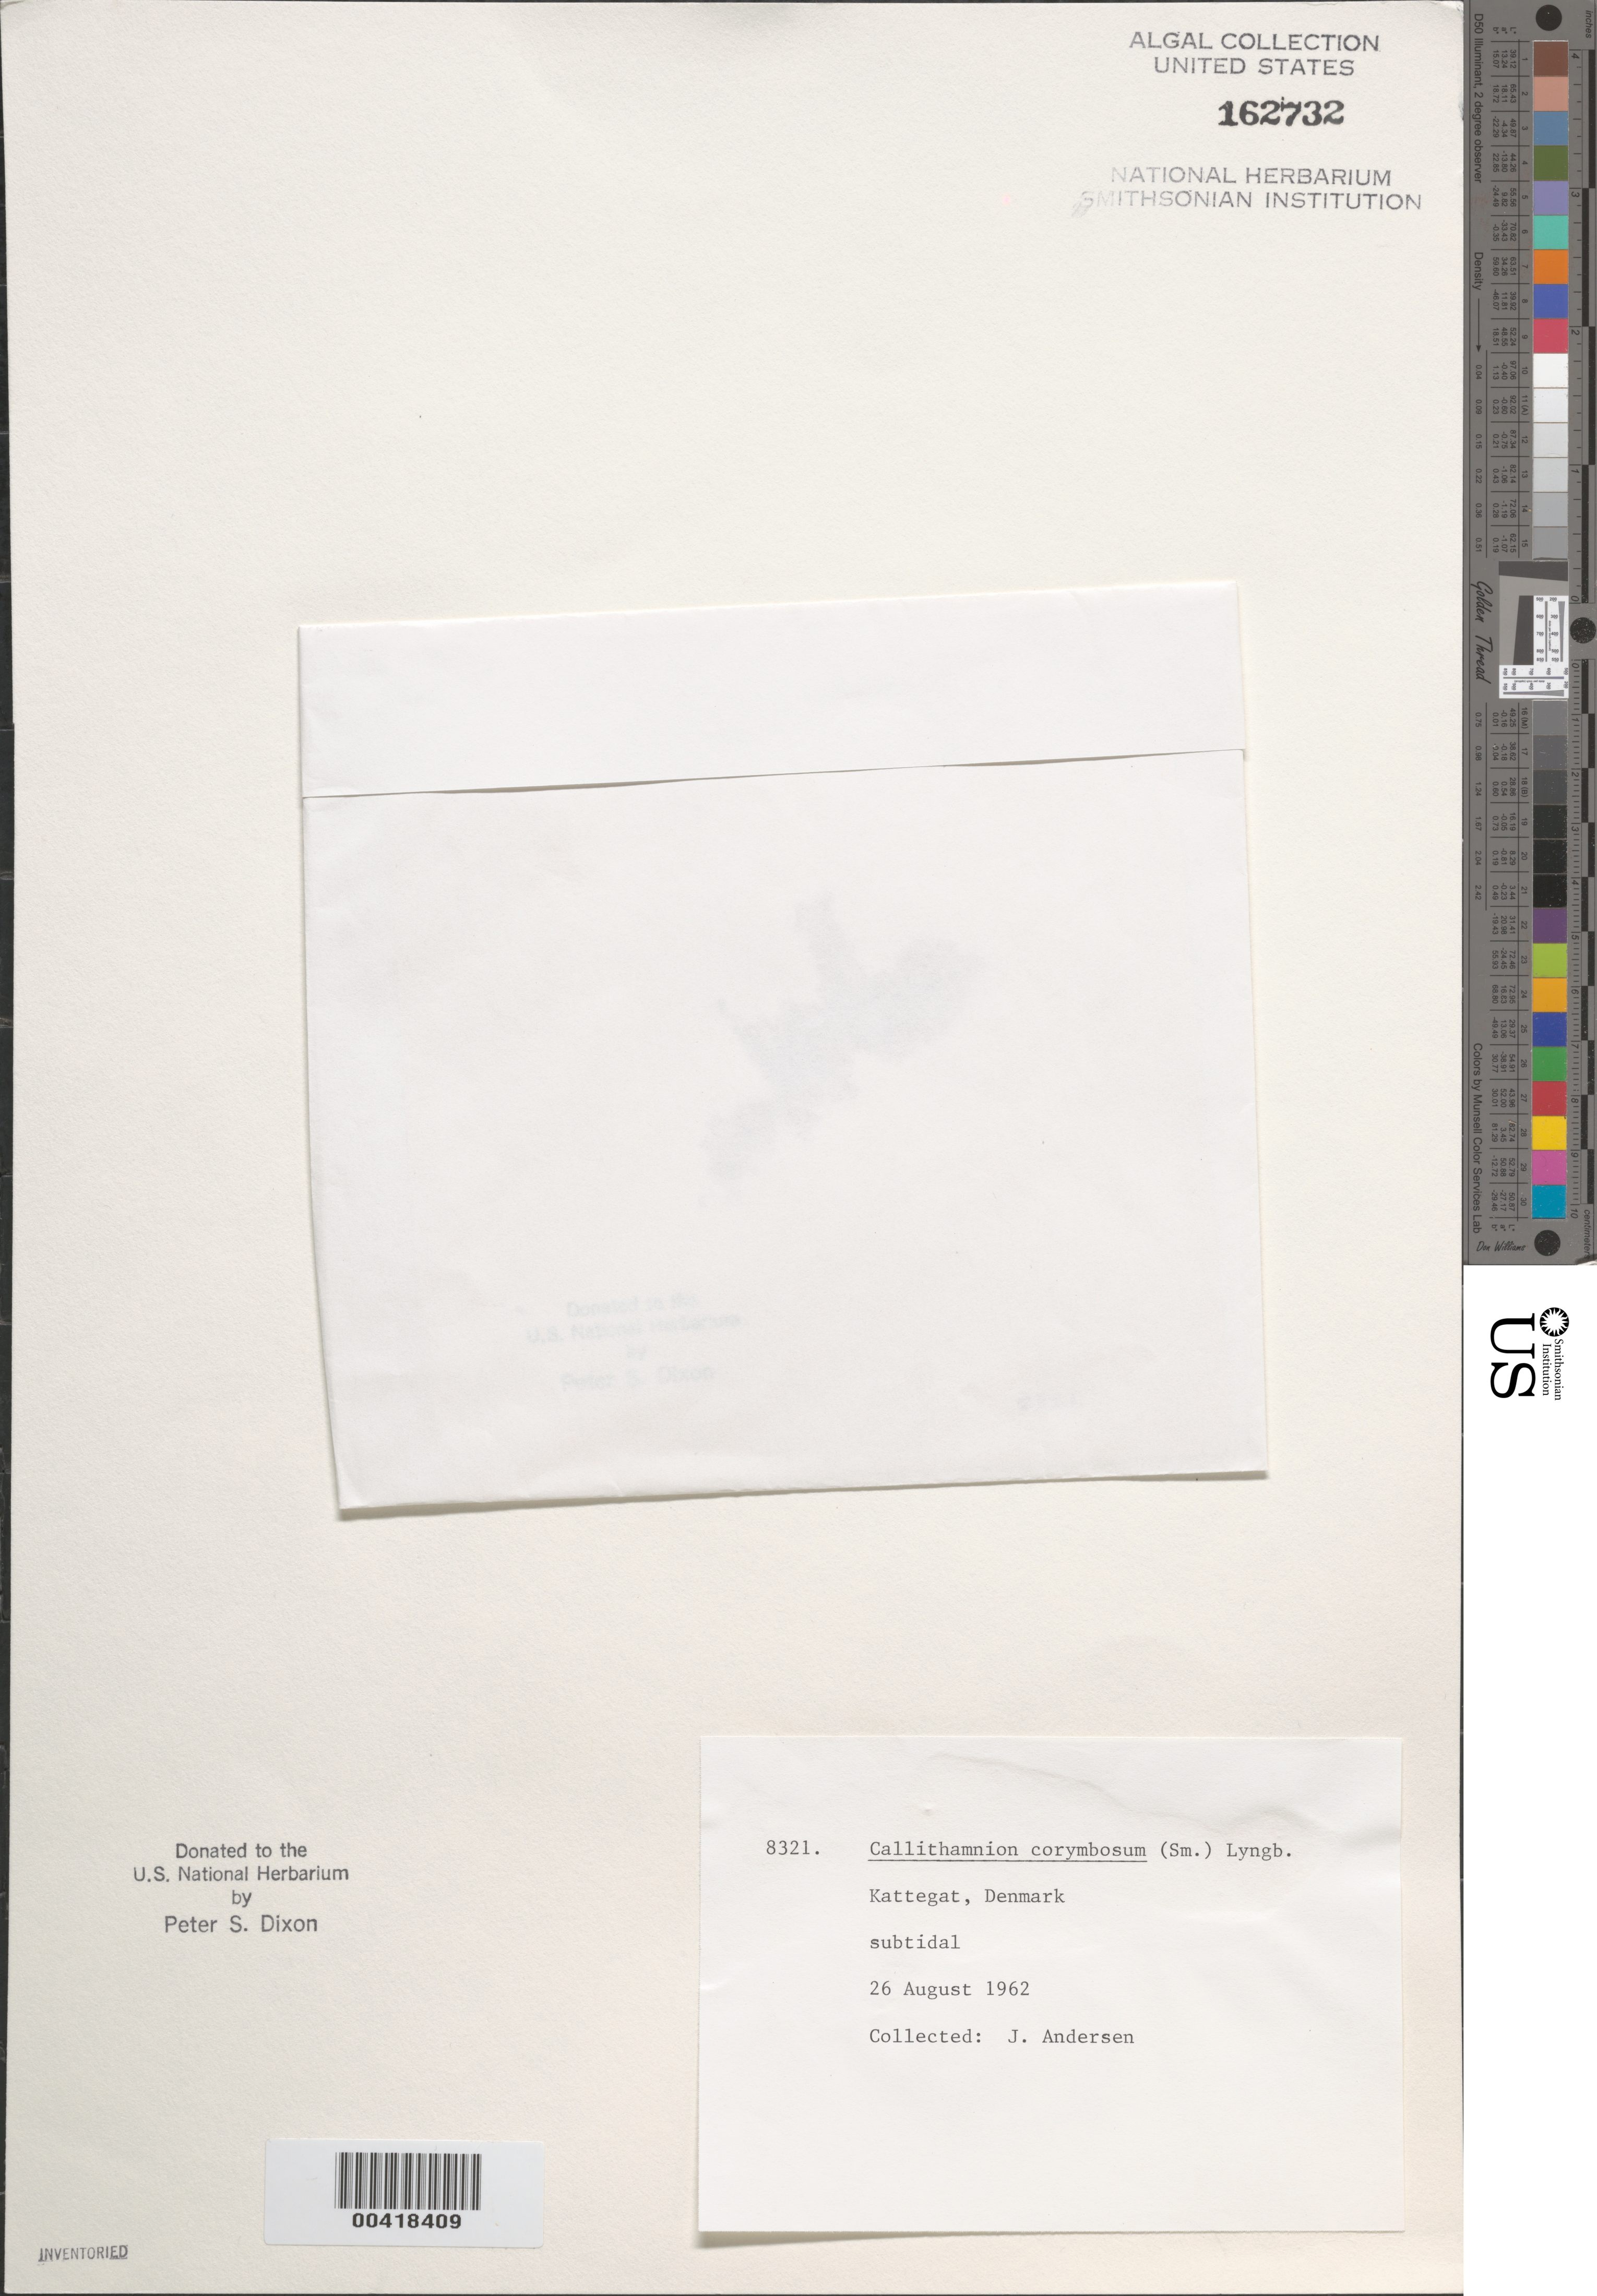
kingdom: Plantae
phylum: Rhodophyta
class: Florideophyceae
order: Ceramiales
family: Callithamniaceae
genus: Callithamnion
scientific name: Callithamnion corymbosum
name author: (Sm.) Lyngb.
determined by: Dixon, P. S.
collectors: J. Andersen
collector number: PSD 8321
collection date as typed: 26 Aug 1962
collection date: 1962-08-26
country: Denmark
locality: Kattegat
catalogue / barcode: US 162732